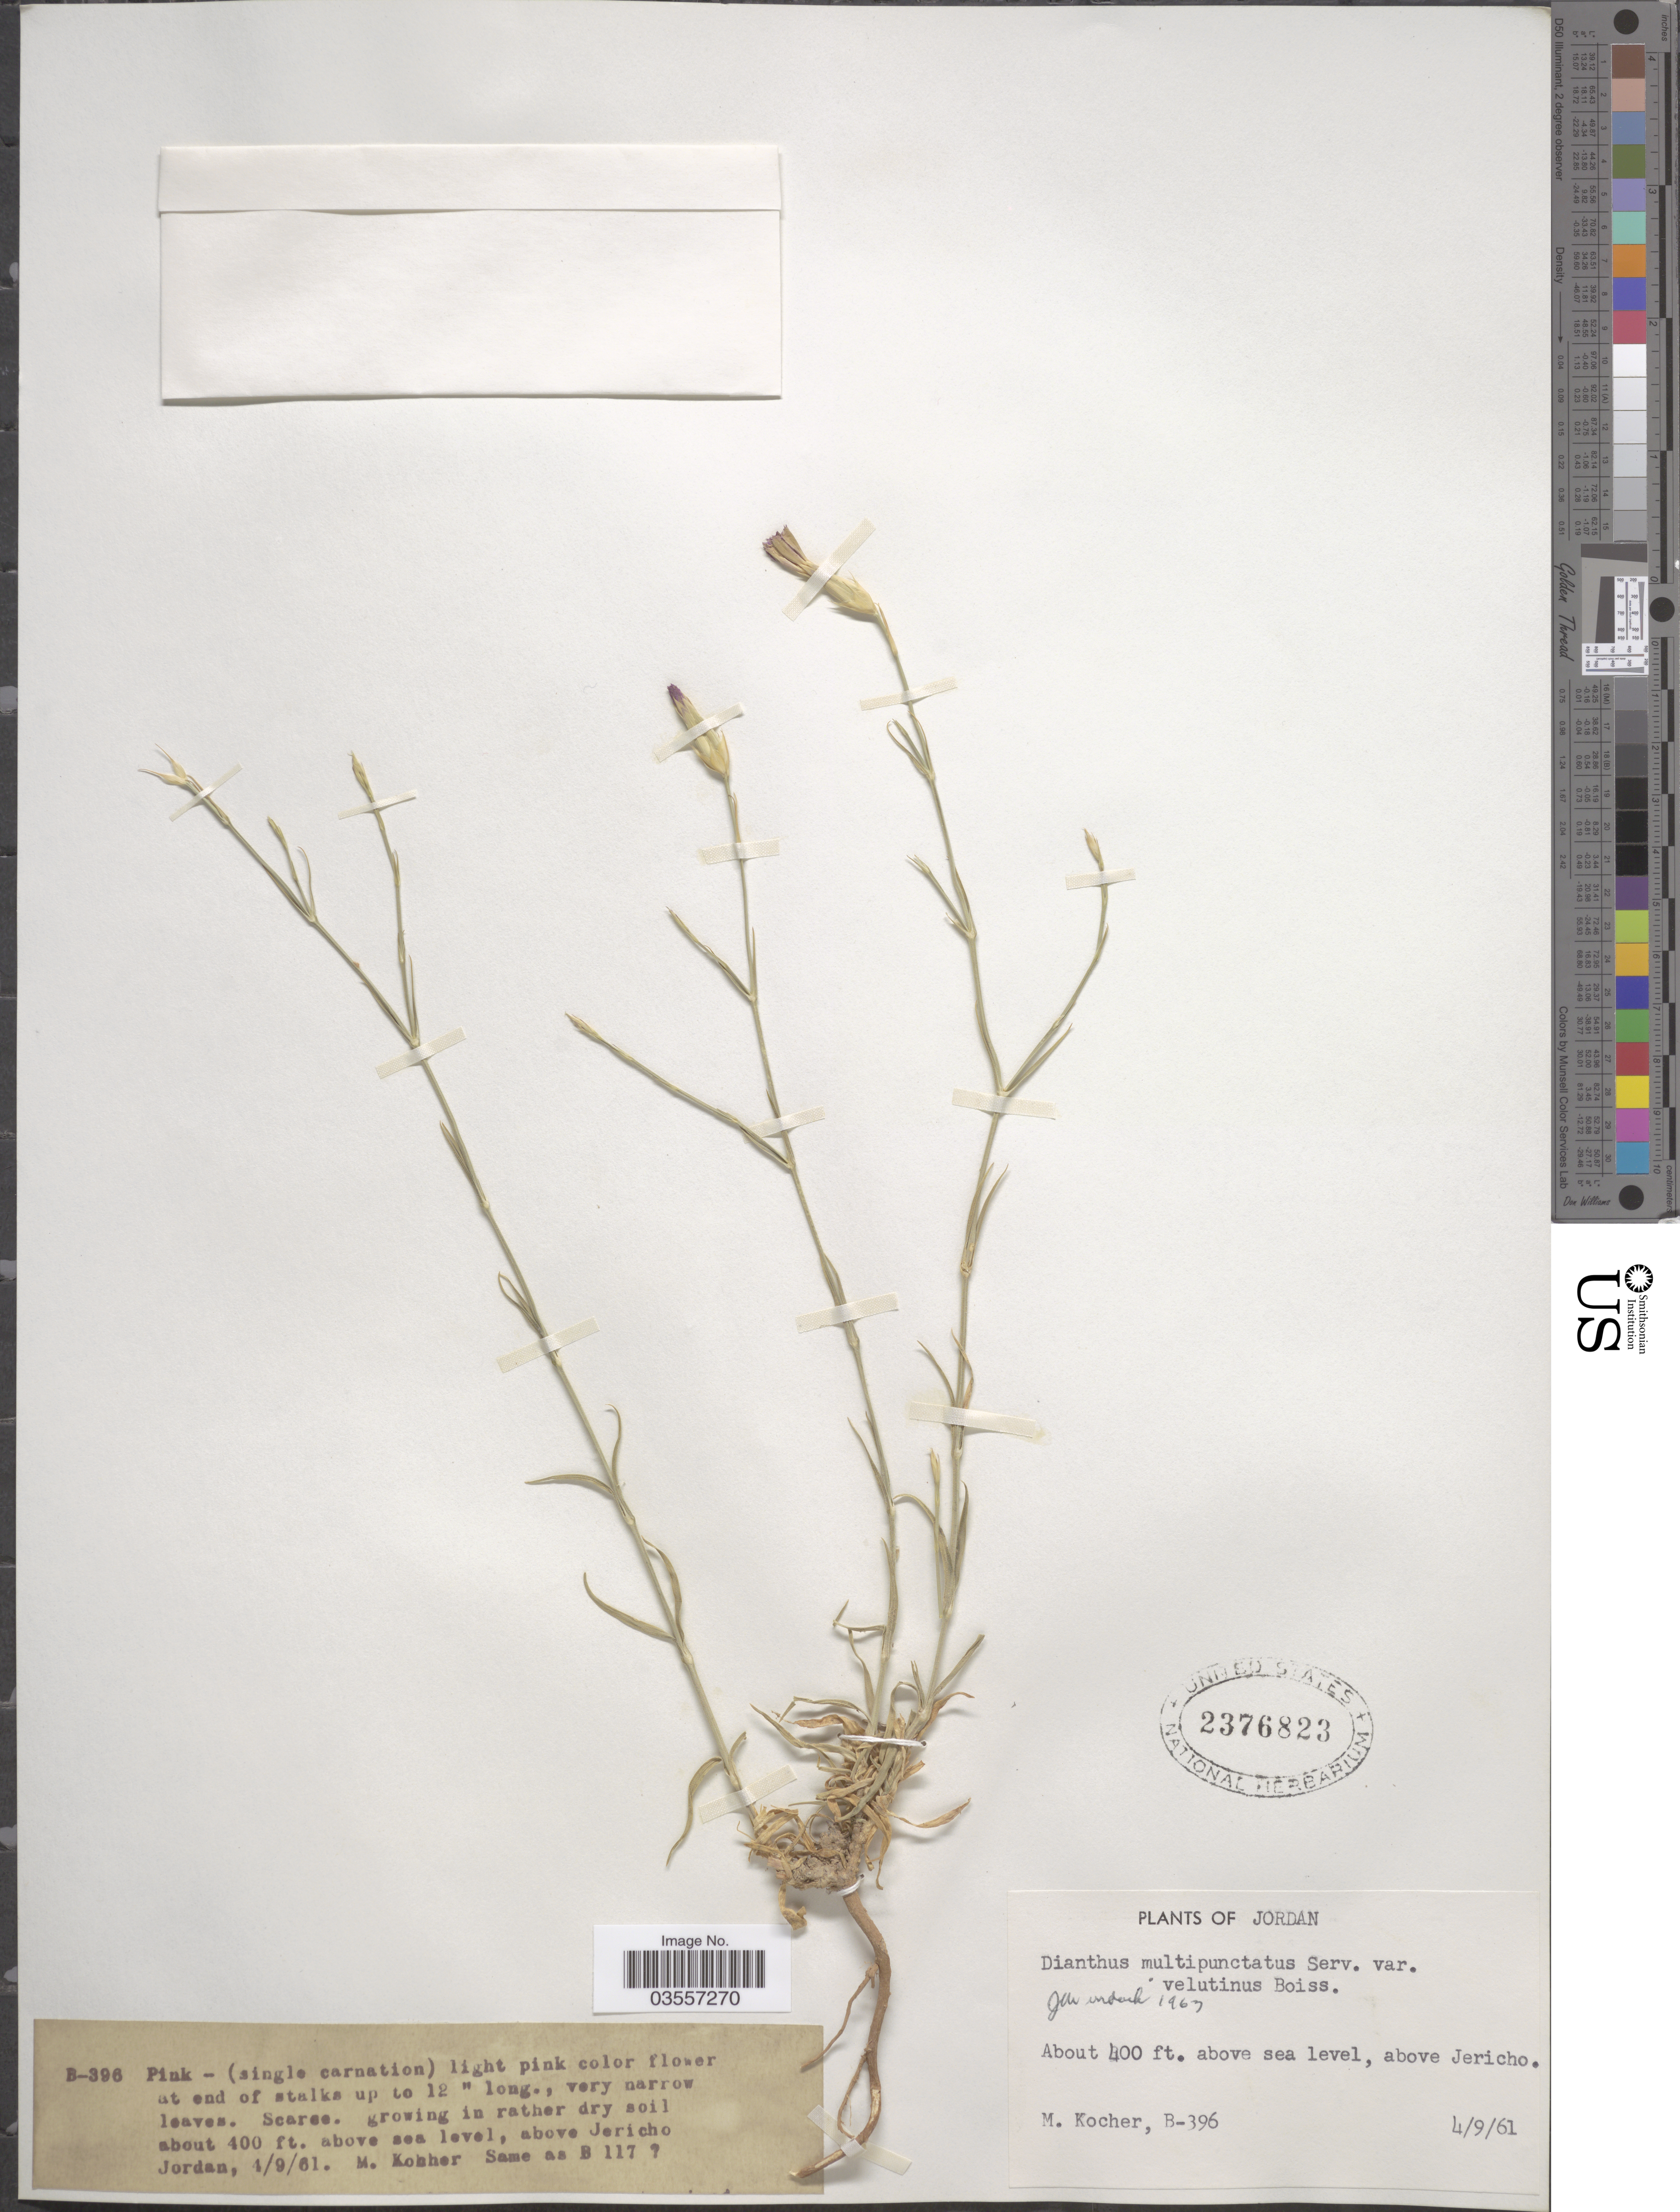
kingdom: Plantae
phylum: Tracheophyta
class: Magnoliopsida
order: Caryophyllales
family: Caryophyllaceae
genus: Dianthus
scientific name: Dianthus multipunctatus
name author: Ser.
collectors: M. Kocher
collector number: B-396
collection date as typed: Transcribed d/m/y: 4/9/61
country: Jordan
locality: Above Jericho.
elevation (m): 122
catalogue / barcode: US 2376823